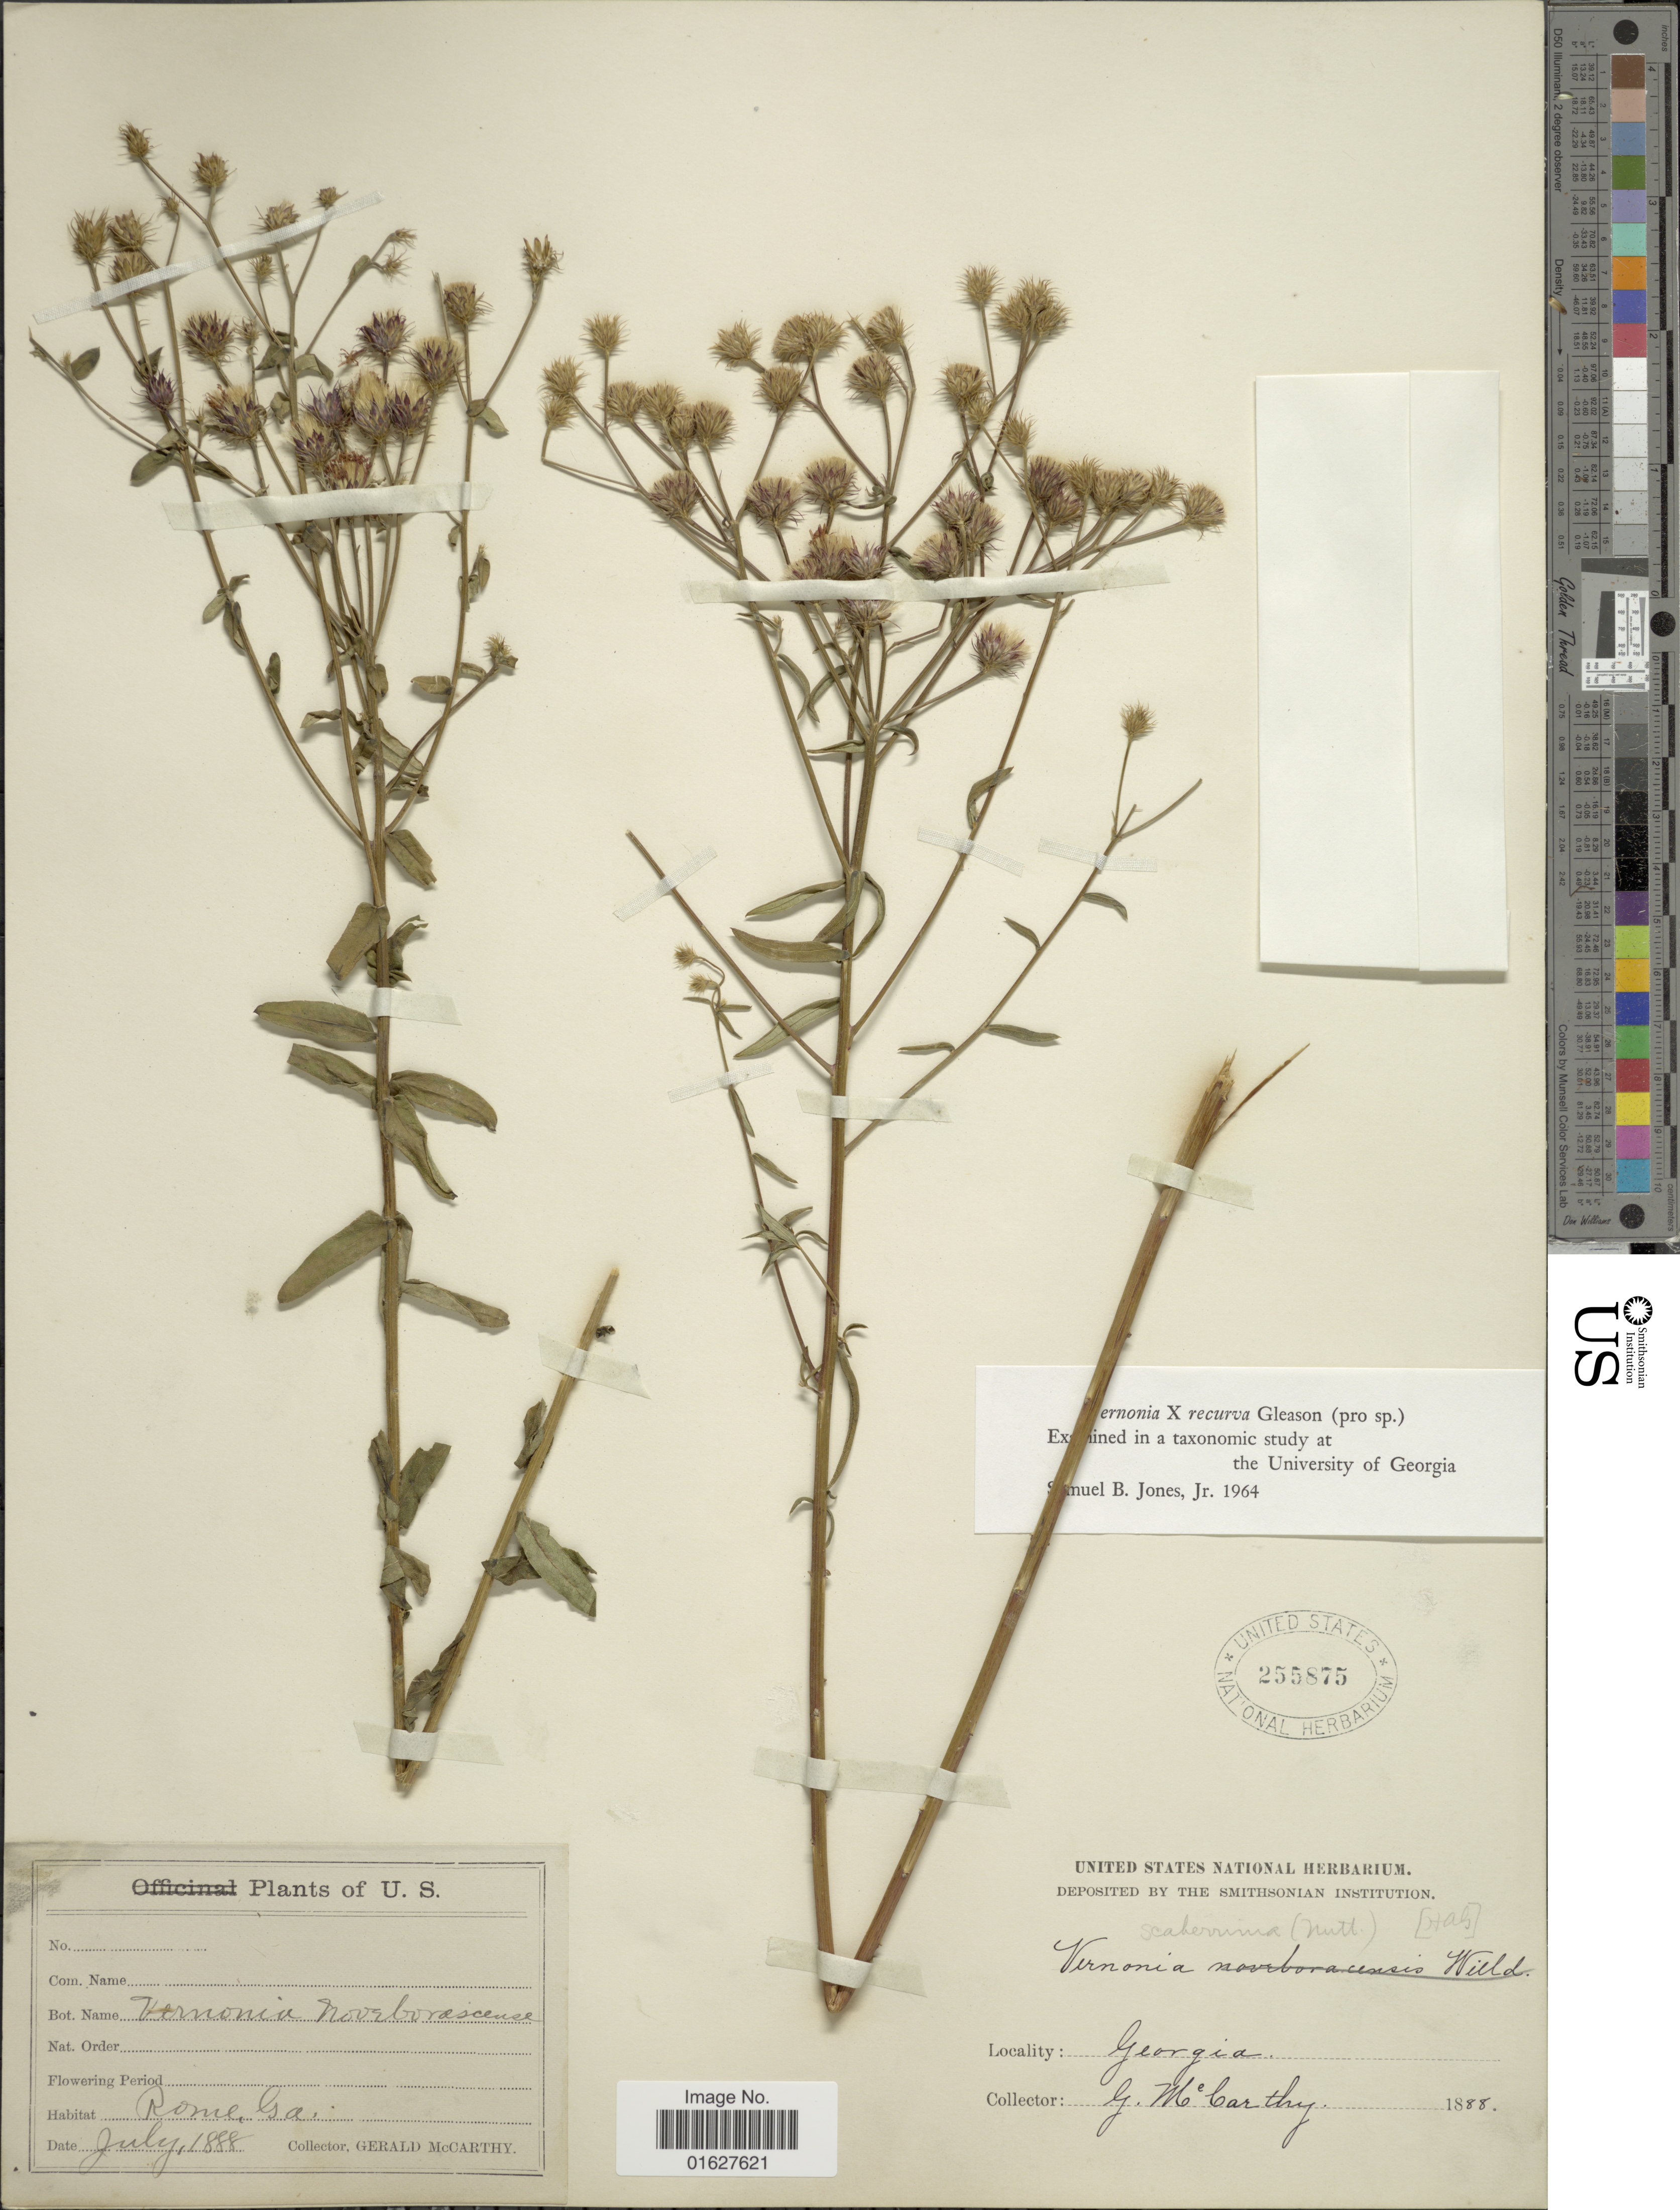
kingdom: Plantae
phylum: Tracheophyta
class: Magnoliopsida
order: Asterales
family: Asteraceae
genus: Vernonia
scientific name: Vernonia recurva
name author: Gleason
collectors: M. McCarthy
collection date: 1888-07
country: United States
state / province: Georgia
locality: Rome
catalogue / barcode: US 255875